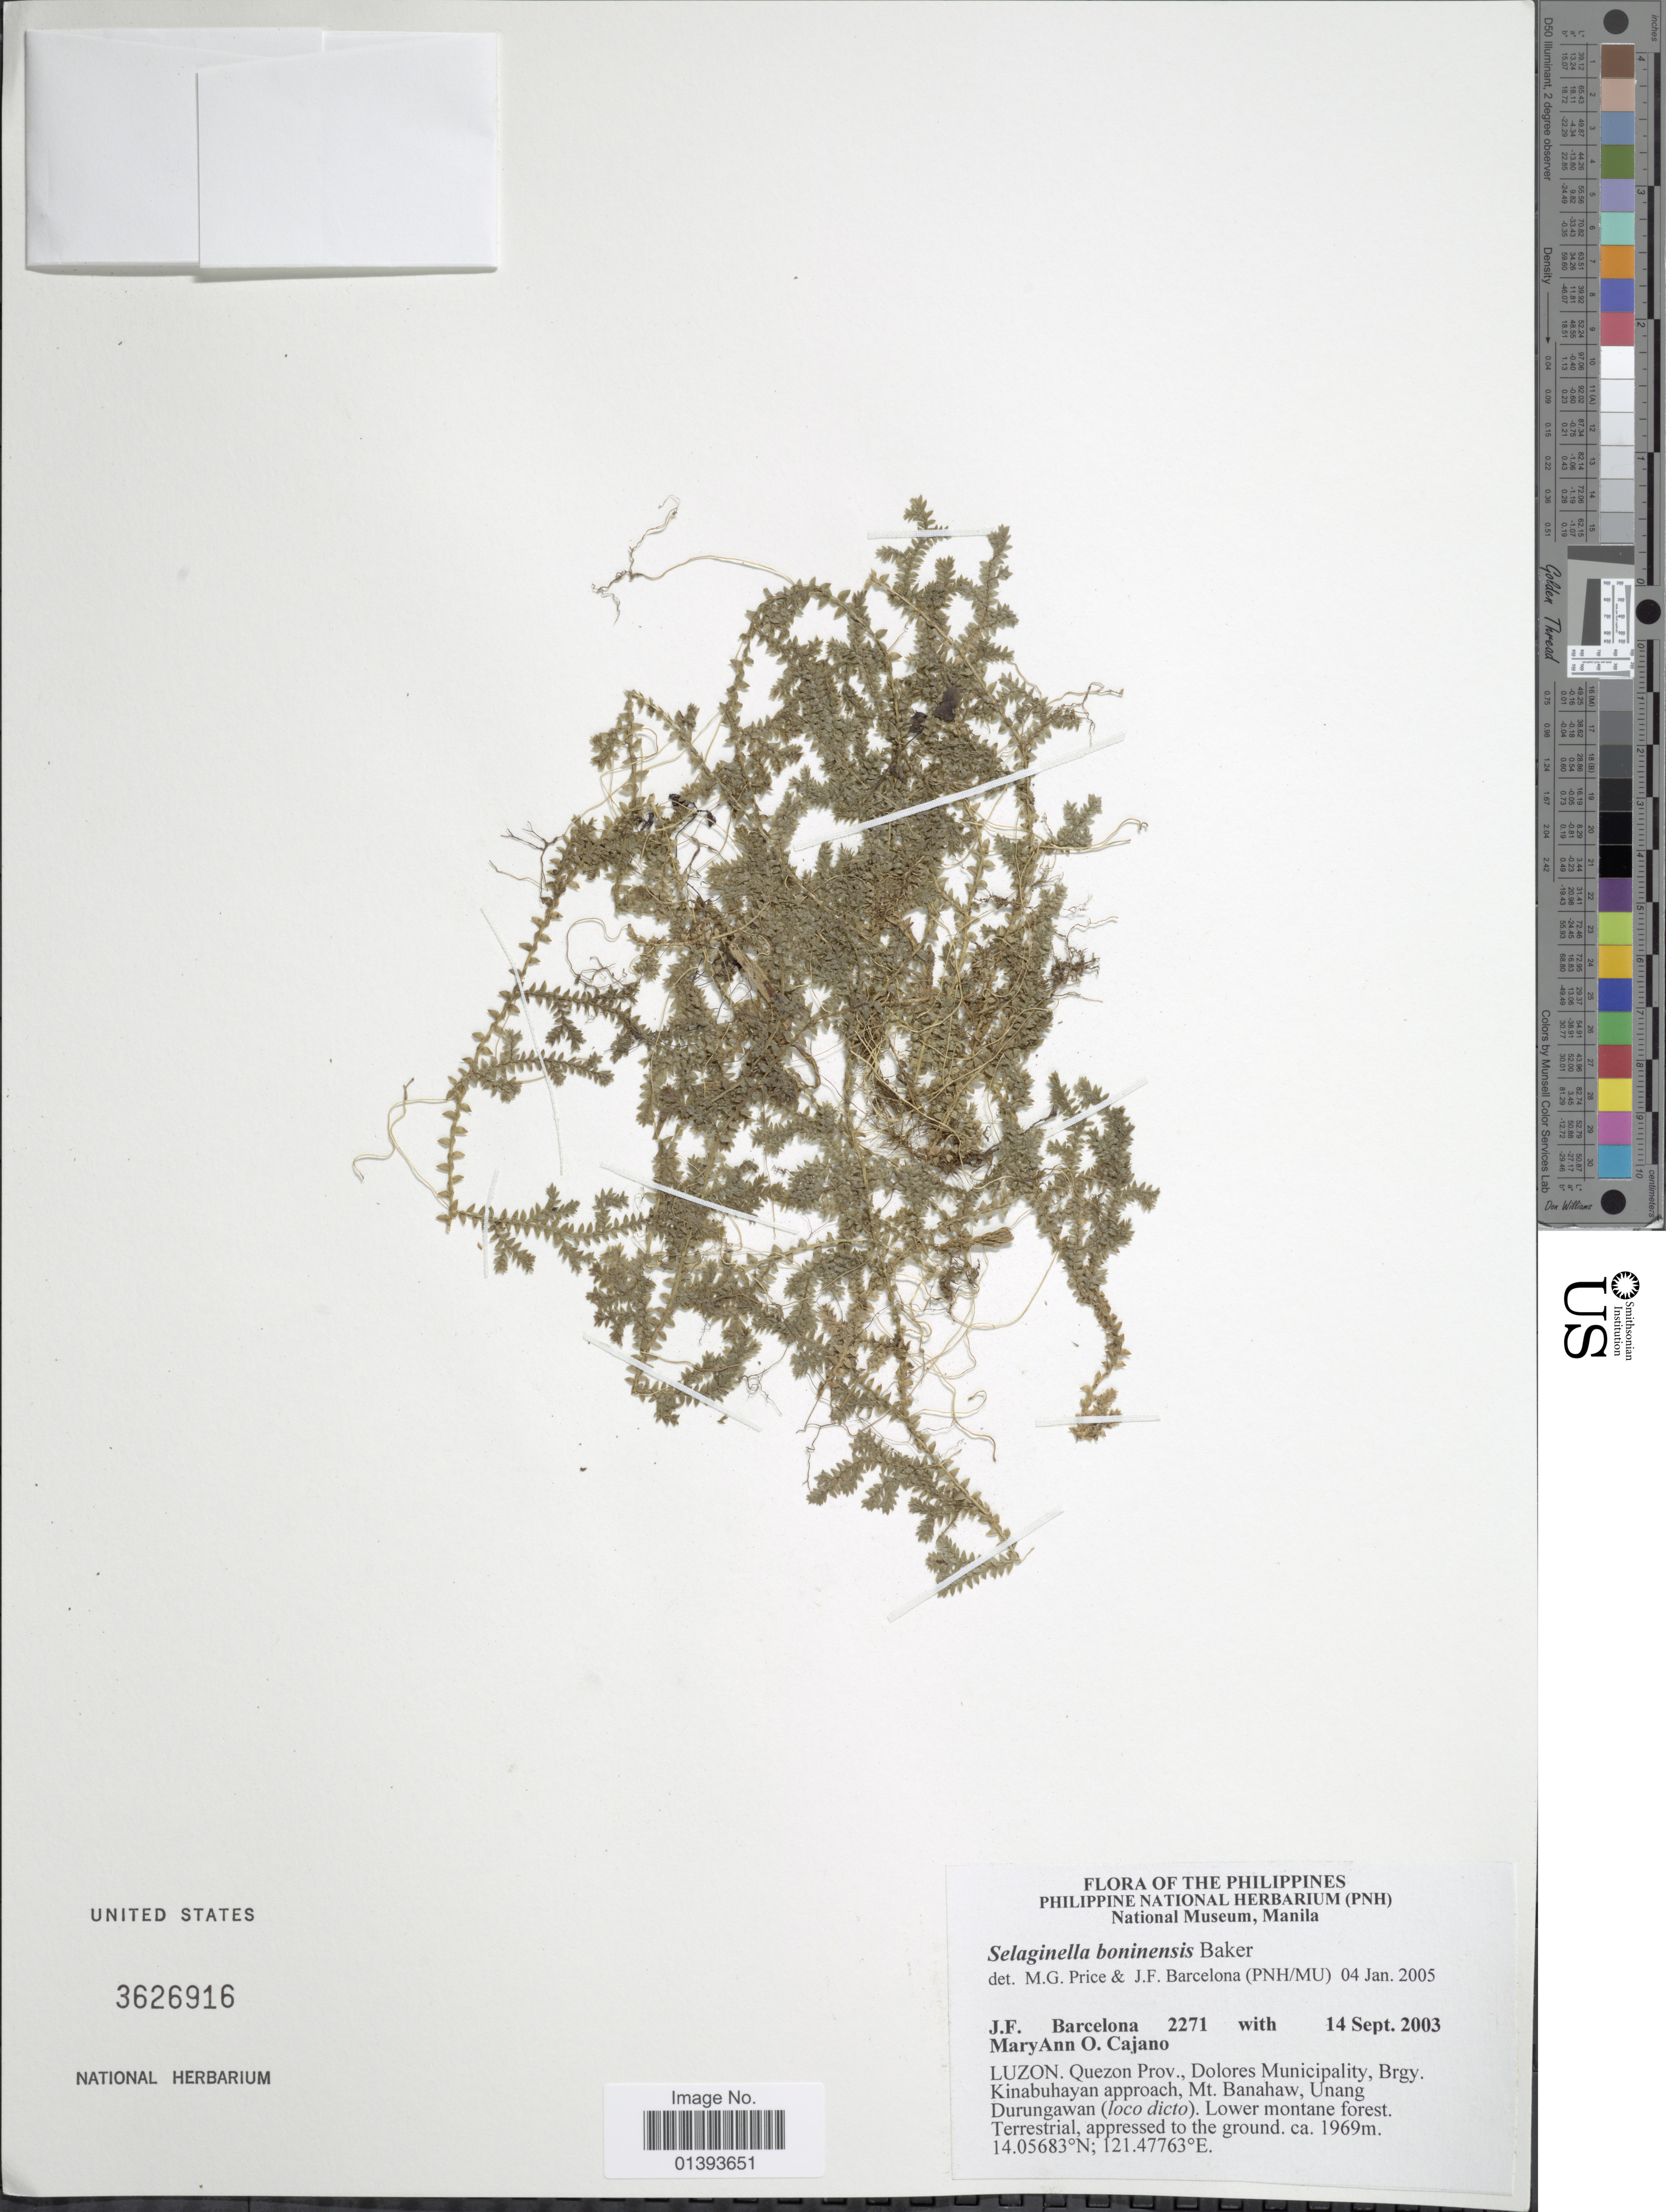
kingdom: Plantae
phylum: Tracheophyta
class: Lycopodiopsida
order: Selaginellales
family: Selaginellaceae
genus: Selaginella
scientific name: Selaginella boninensis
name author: Baker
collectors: J. F. Barcelona & M. Cajano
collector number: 2271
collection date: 2003-09-14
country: Philippines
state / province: Central Luzon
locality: Luzon, Quezon prov., Dolores Municipality Brgy. Kunabuhayan approach, Mt. Banahaw, Unang Durungawan (loco dicto), lower mountain forest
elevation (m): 1969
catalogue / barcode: US 3626916